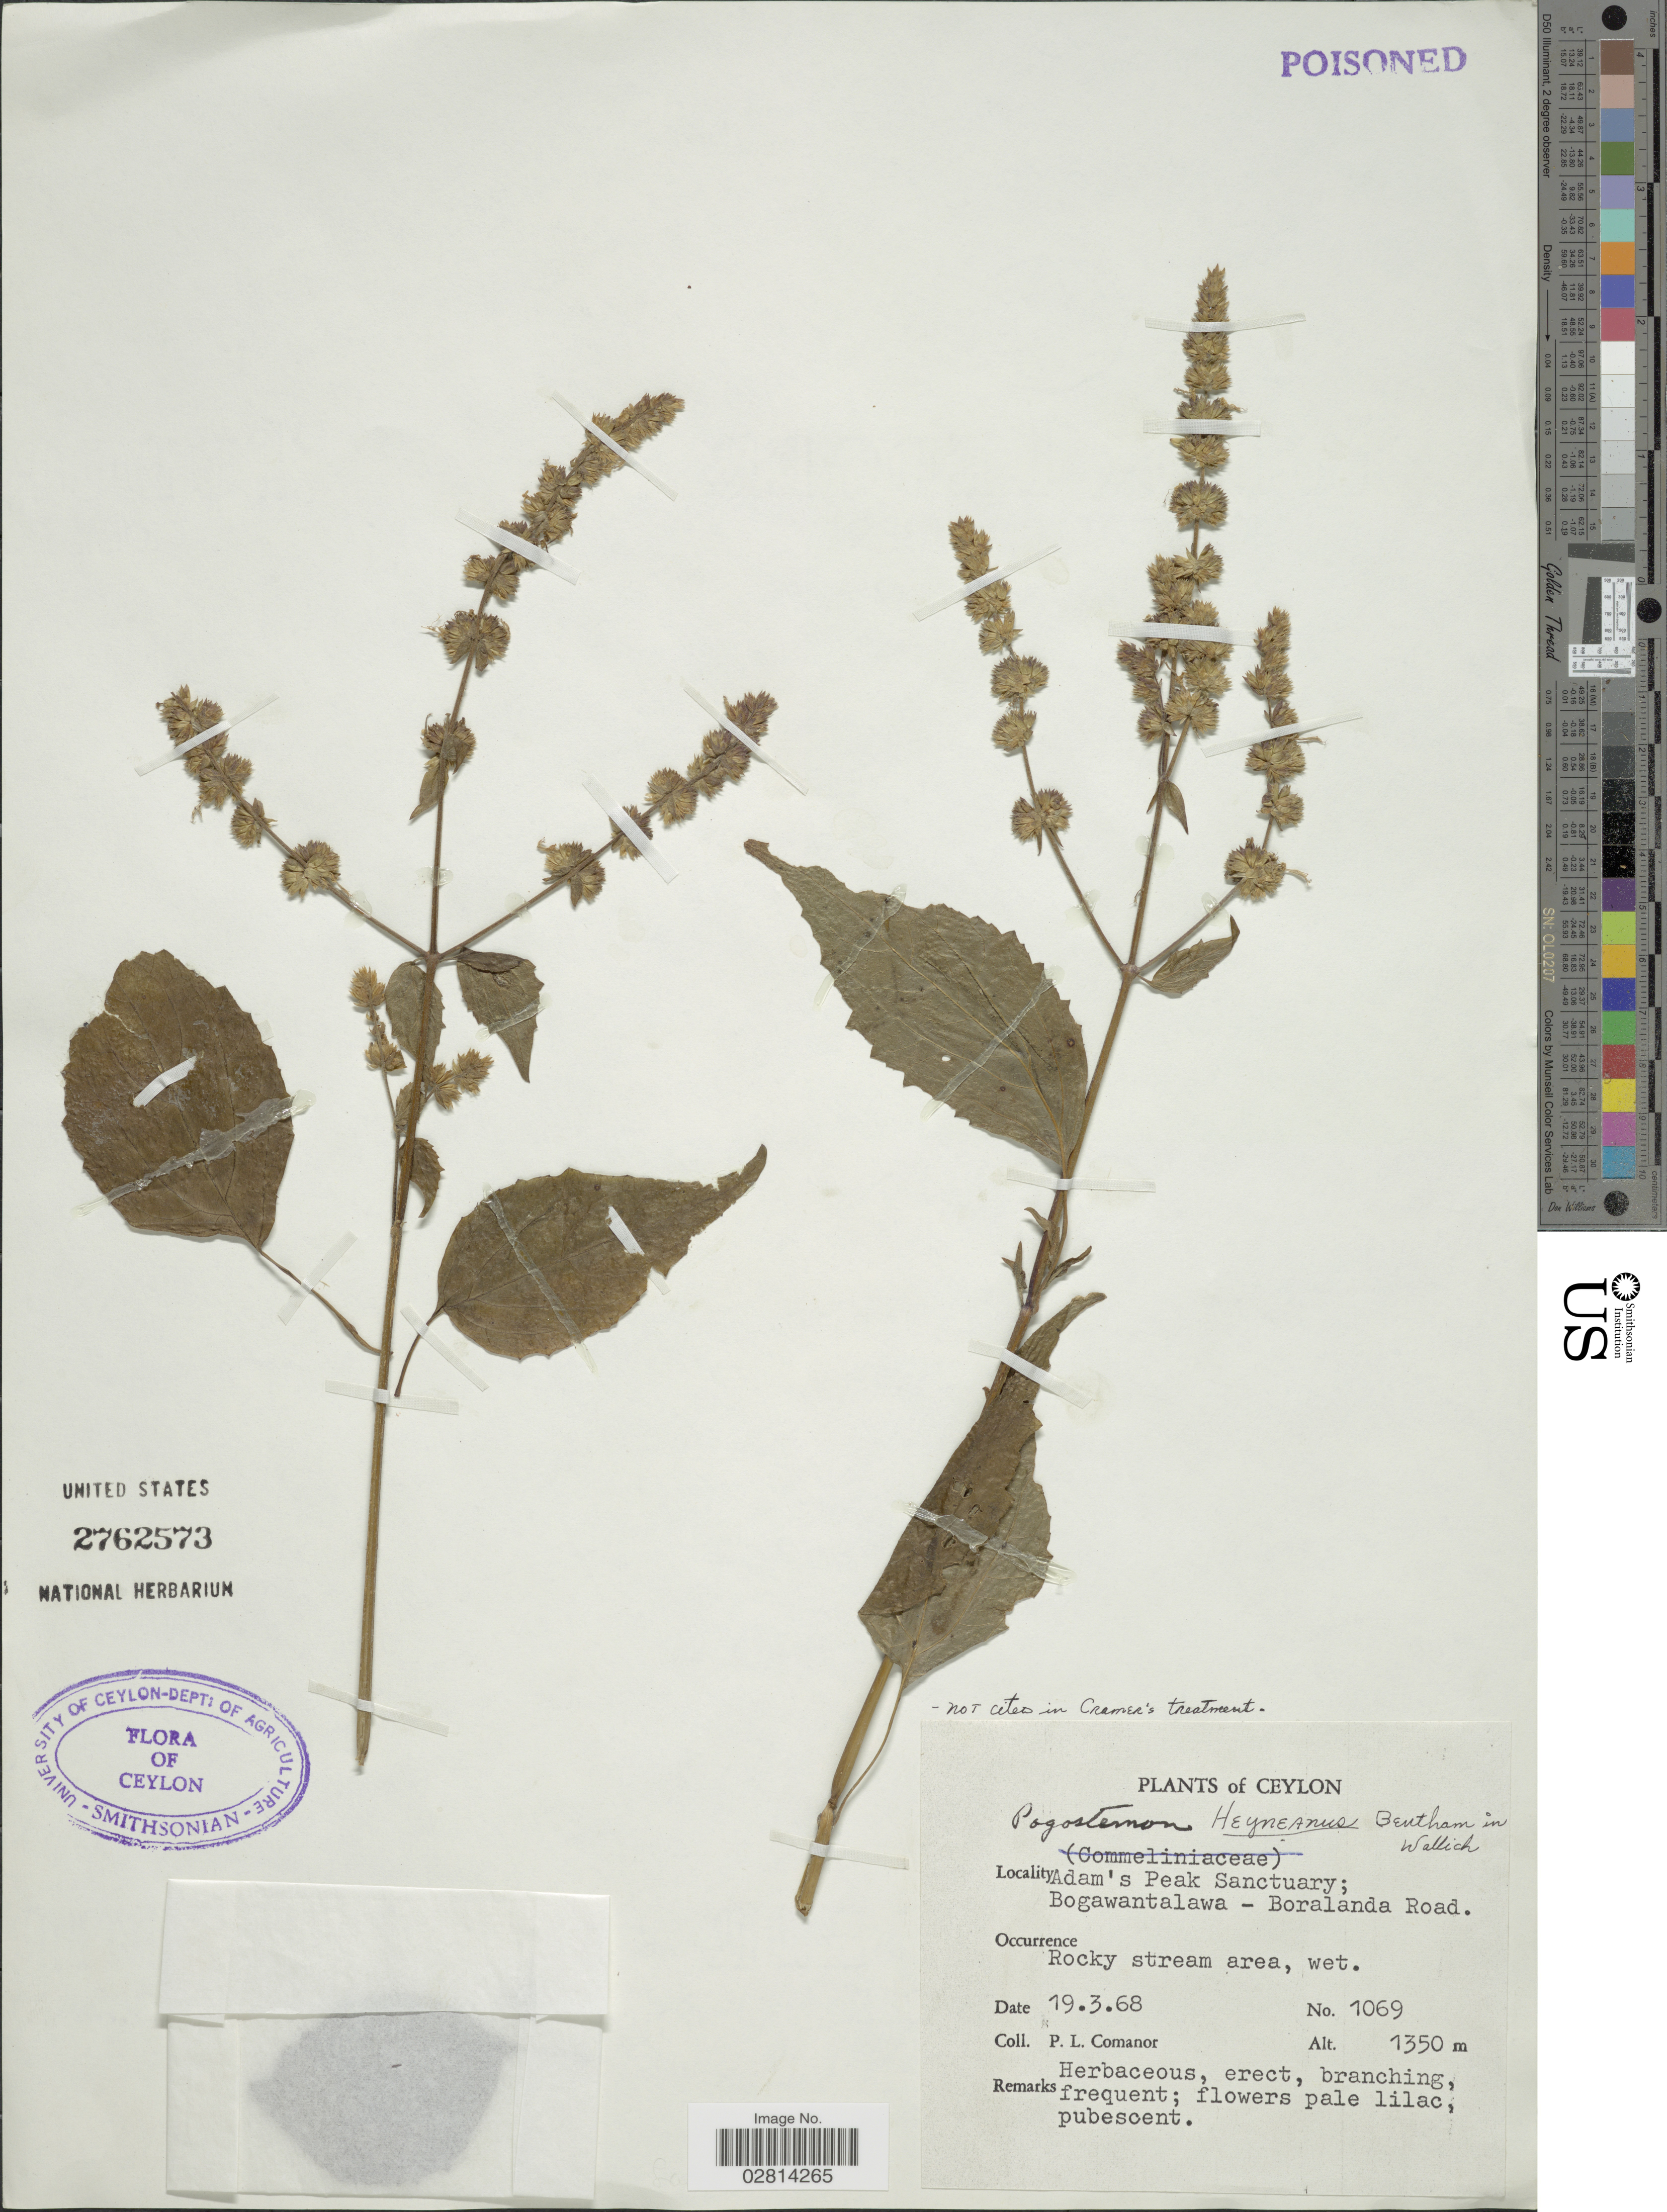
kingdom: Plantae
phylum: Tracheophyta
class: Magnoliopsida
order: Lamiales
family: Lamiaceae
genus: Pogostemon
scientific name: Pogostemon heyneanus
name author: Benth.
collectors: P. Comanor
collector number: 1069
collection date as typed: Transcribed d/m/y: 19/3/68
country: Sri Lanka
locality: Ceylon. Adam's Peak Sanctuary; Bogawantalawa - Boralanda Road.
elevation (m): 1350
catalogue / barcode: US 2762573